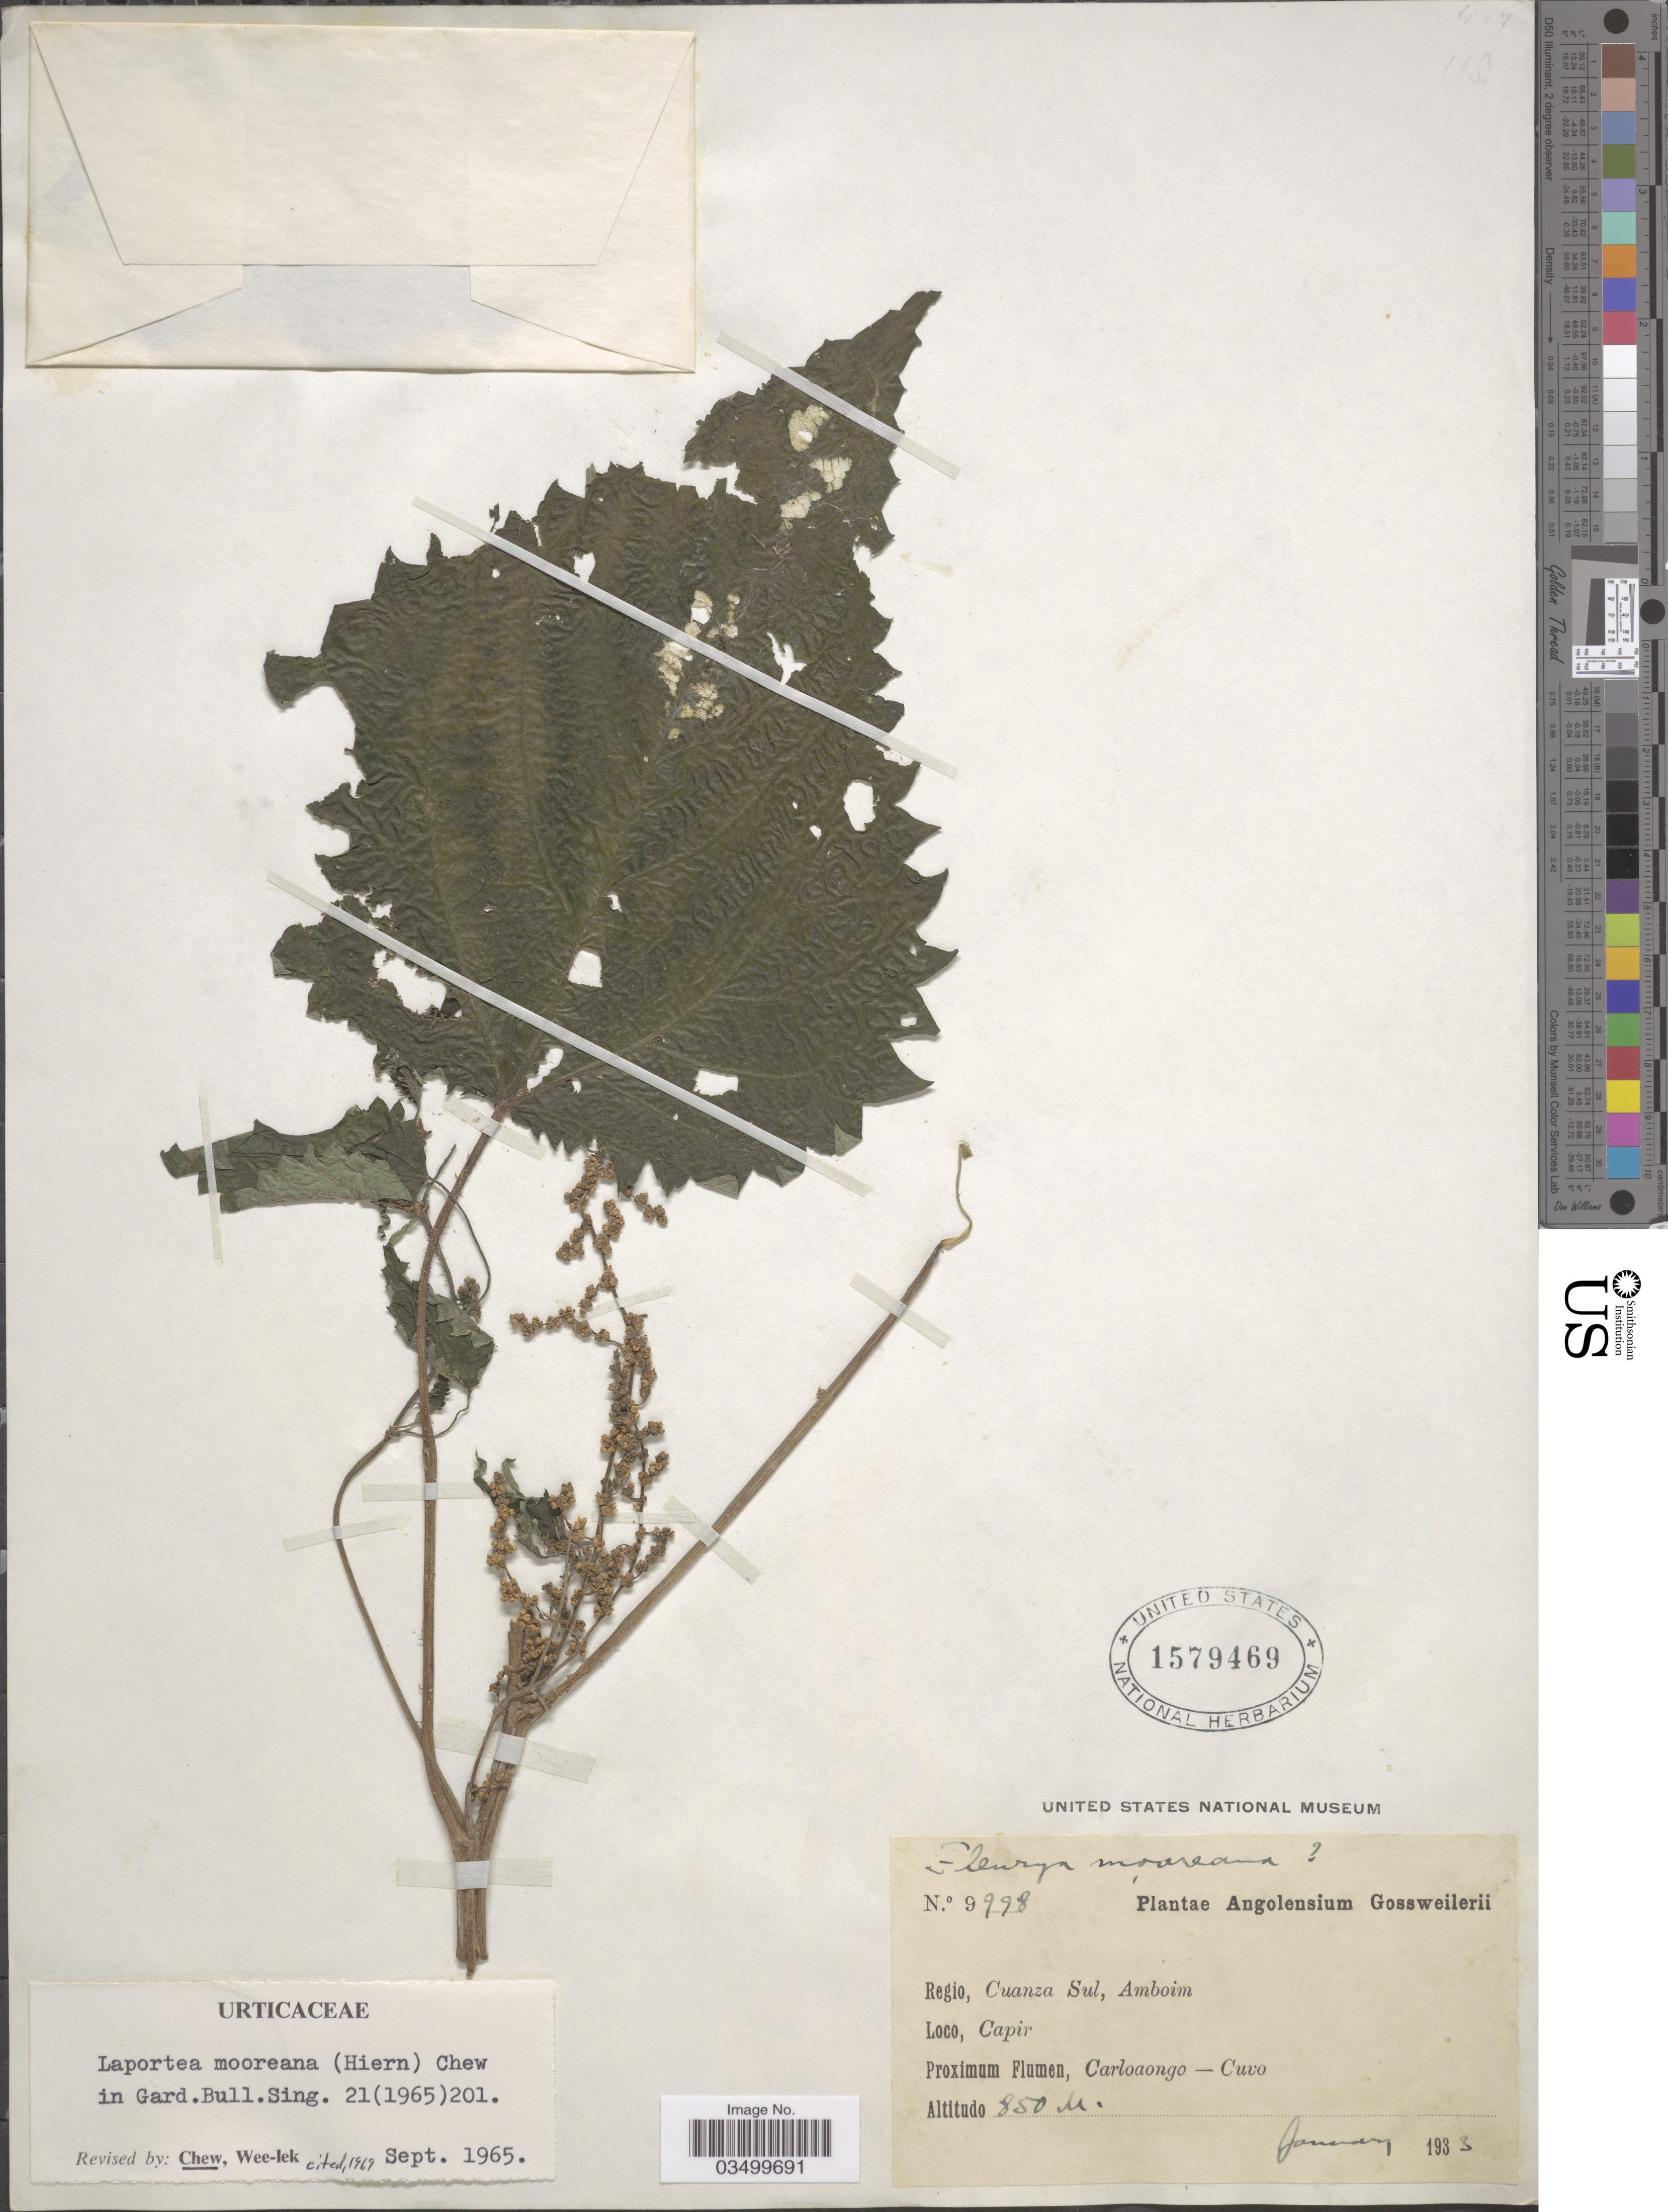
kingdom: Plantae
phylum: Tracheophyta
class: Magnoliopsida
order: Rosales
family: Urticaceae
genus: Laportea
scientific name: Laportea mooreana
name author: (Hiern) Chew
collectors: -. Gossweiler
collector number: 9998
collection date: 1933-01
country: Angola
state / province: Cuanza Sul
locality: Regio, Amboim. Capir.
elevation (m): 850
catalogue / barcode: US 1579469